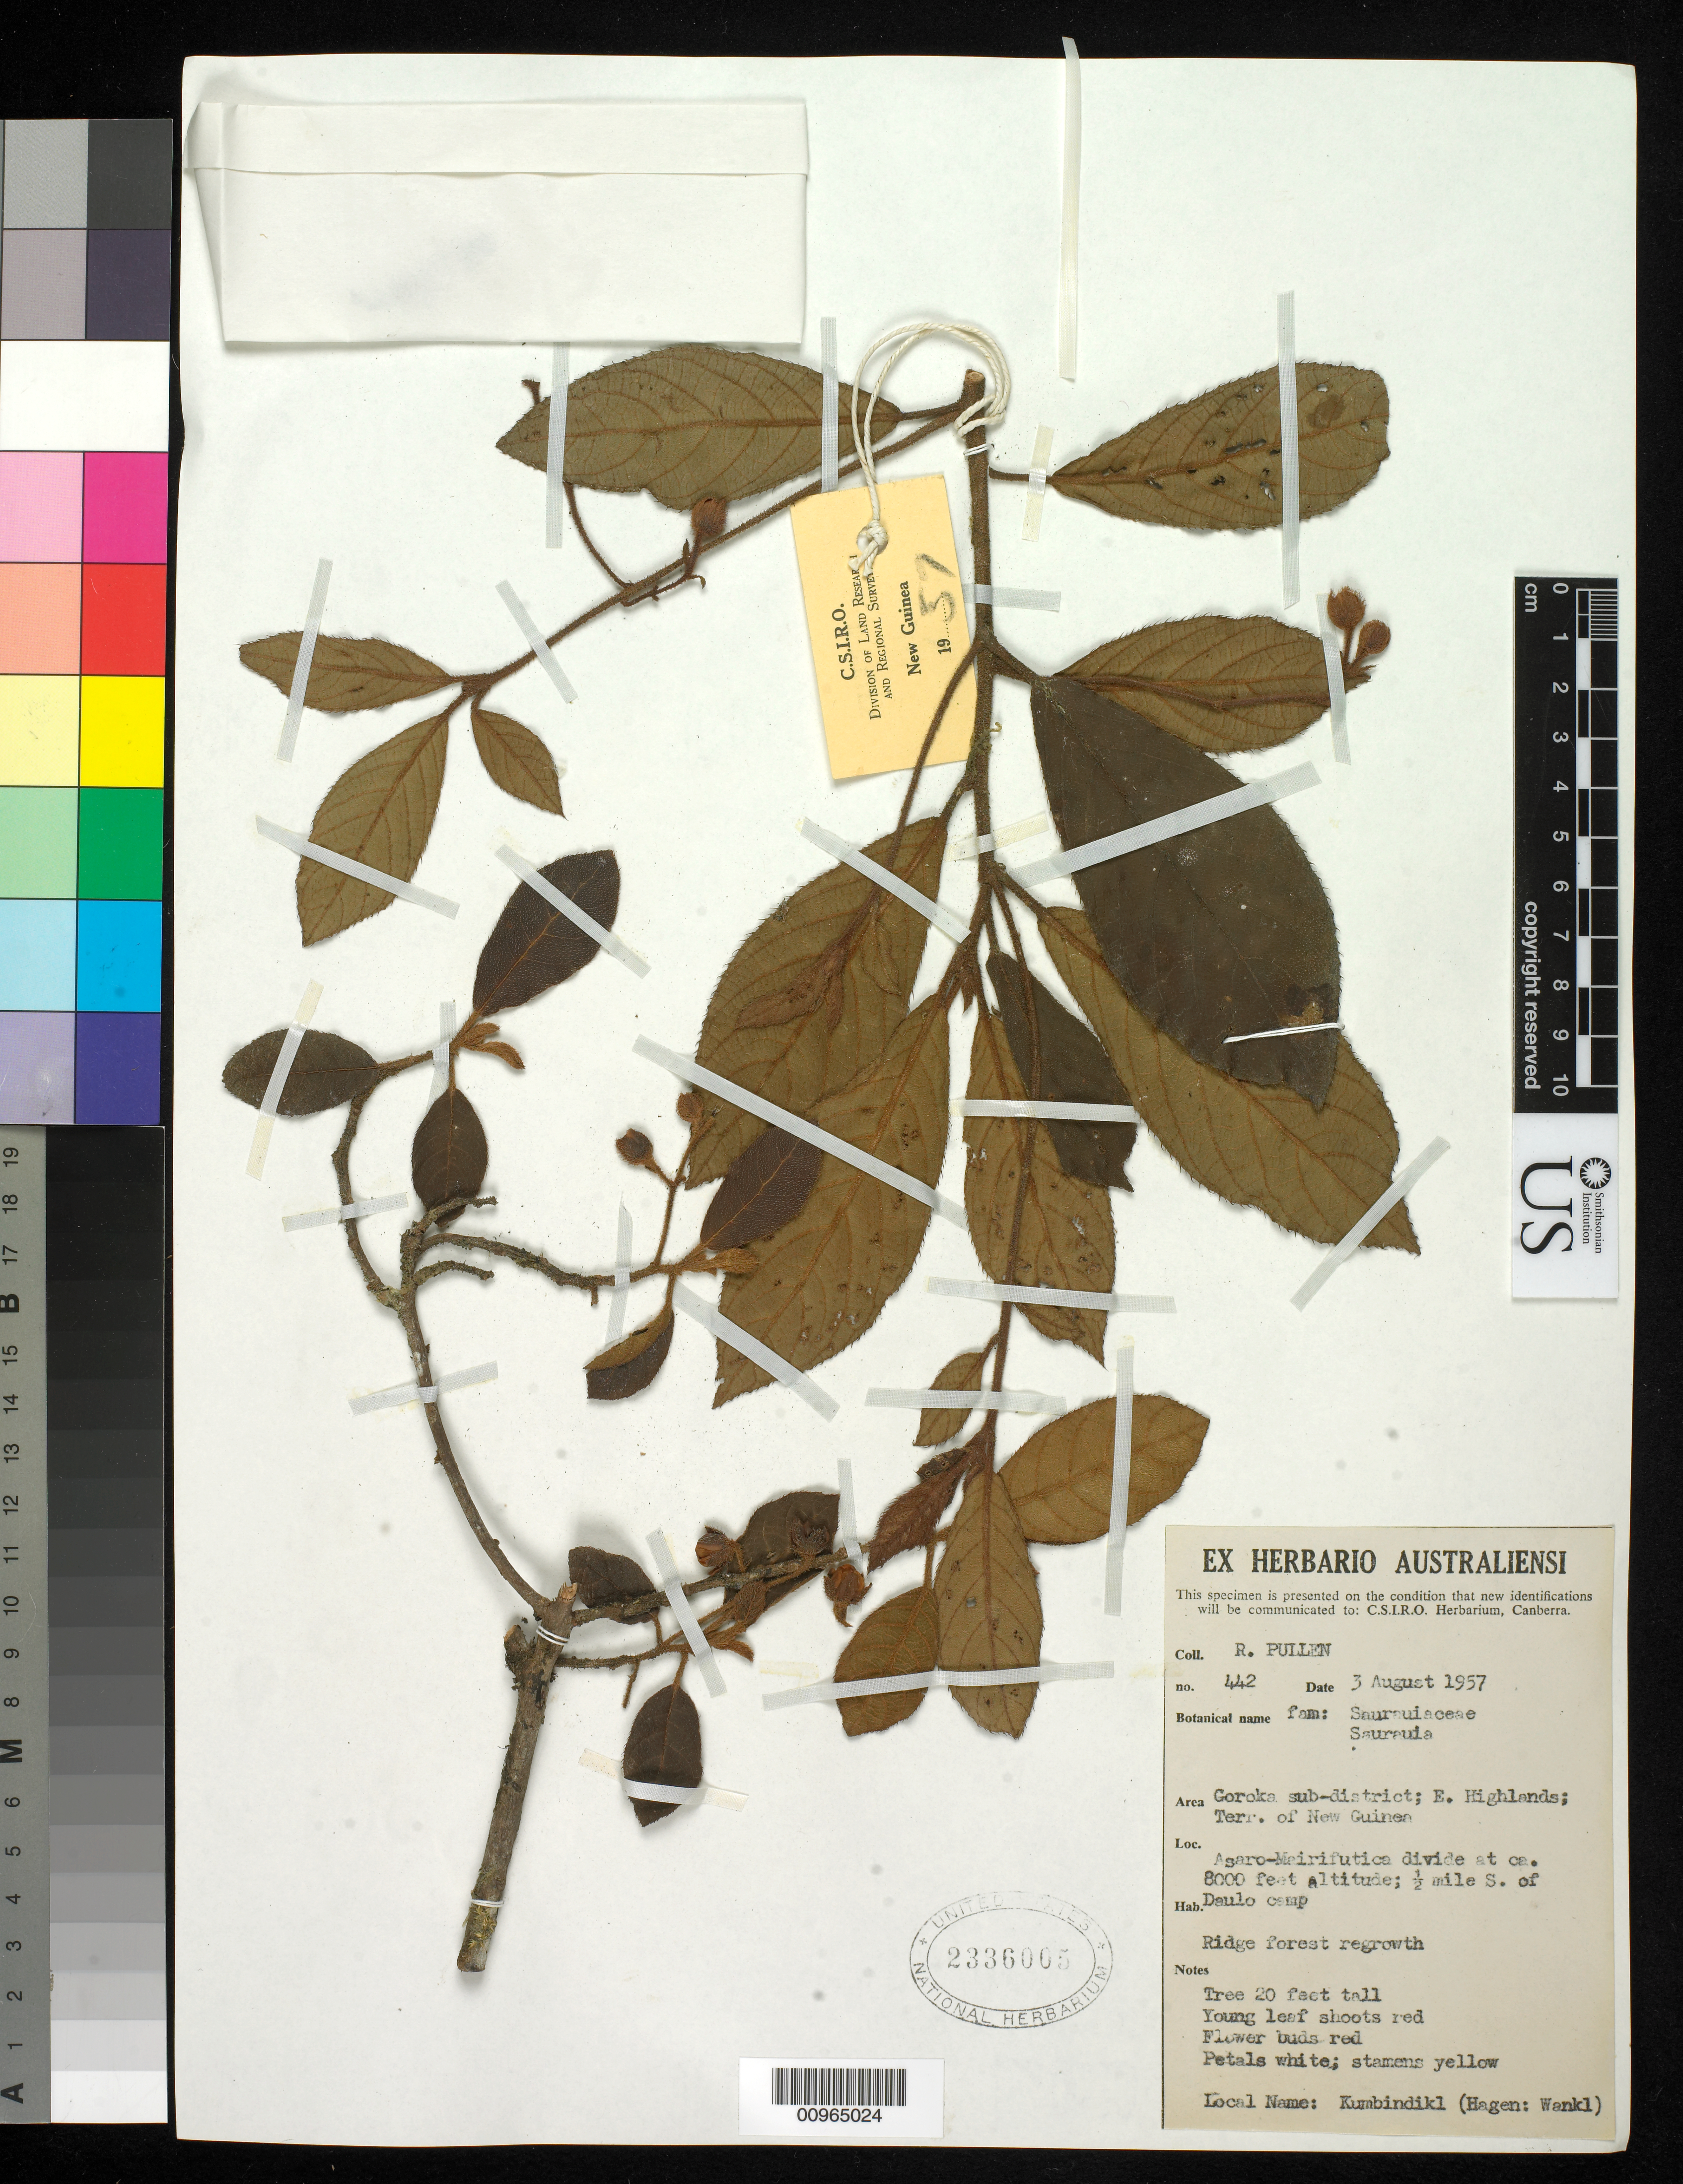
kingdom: Plantae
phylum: Tracheophyta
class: Magnoliopsida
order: Ericales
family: Actinidiaceae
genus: Saurauia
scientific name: Saurauia sp.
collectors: R. Pullen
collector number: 442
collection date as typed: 03 Aug 1957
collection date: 1957-08-03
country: Papua New Guinea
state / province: Eastern Highlands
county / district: Goroka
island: New Guinea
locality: Asaro-Meirifutica divide 1/2 mile S of Daulo camp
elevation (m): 2438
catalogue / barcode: US 2336005